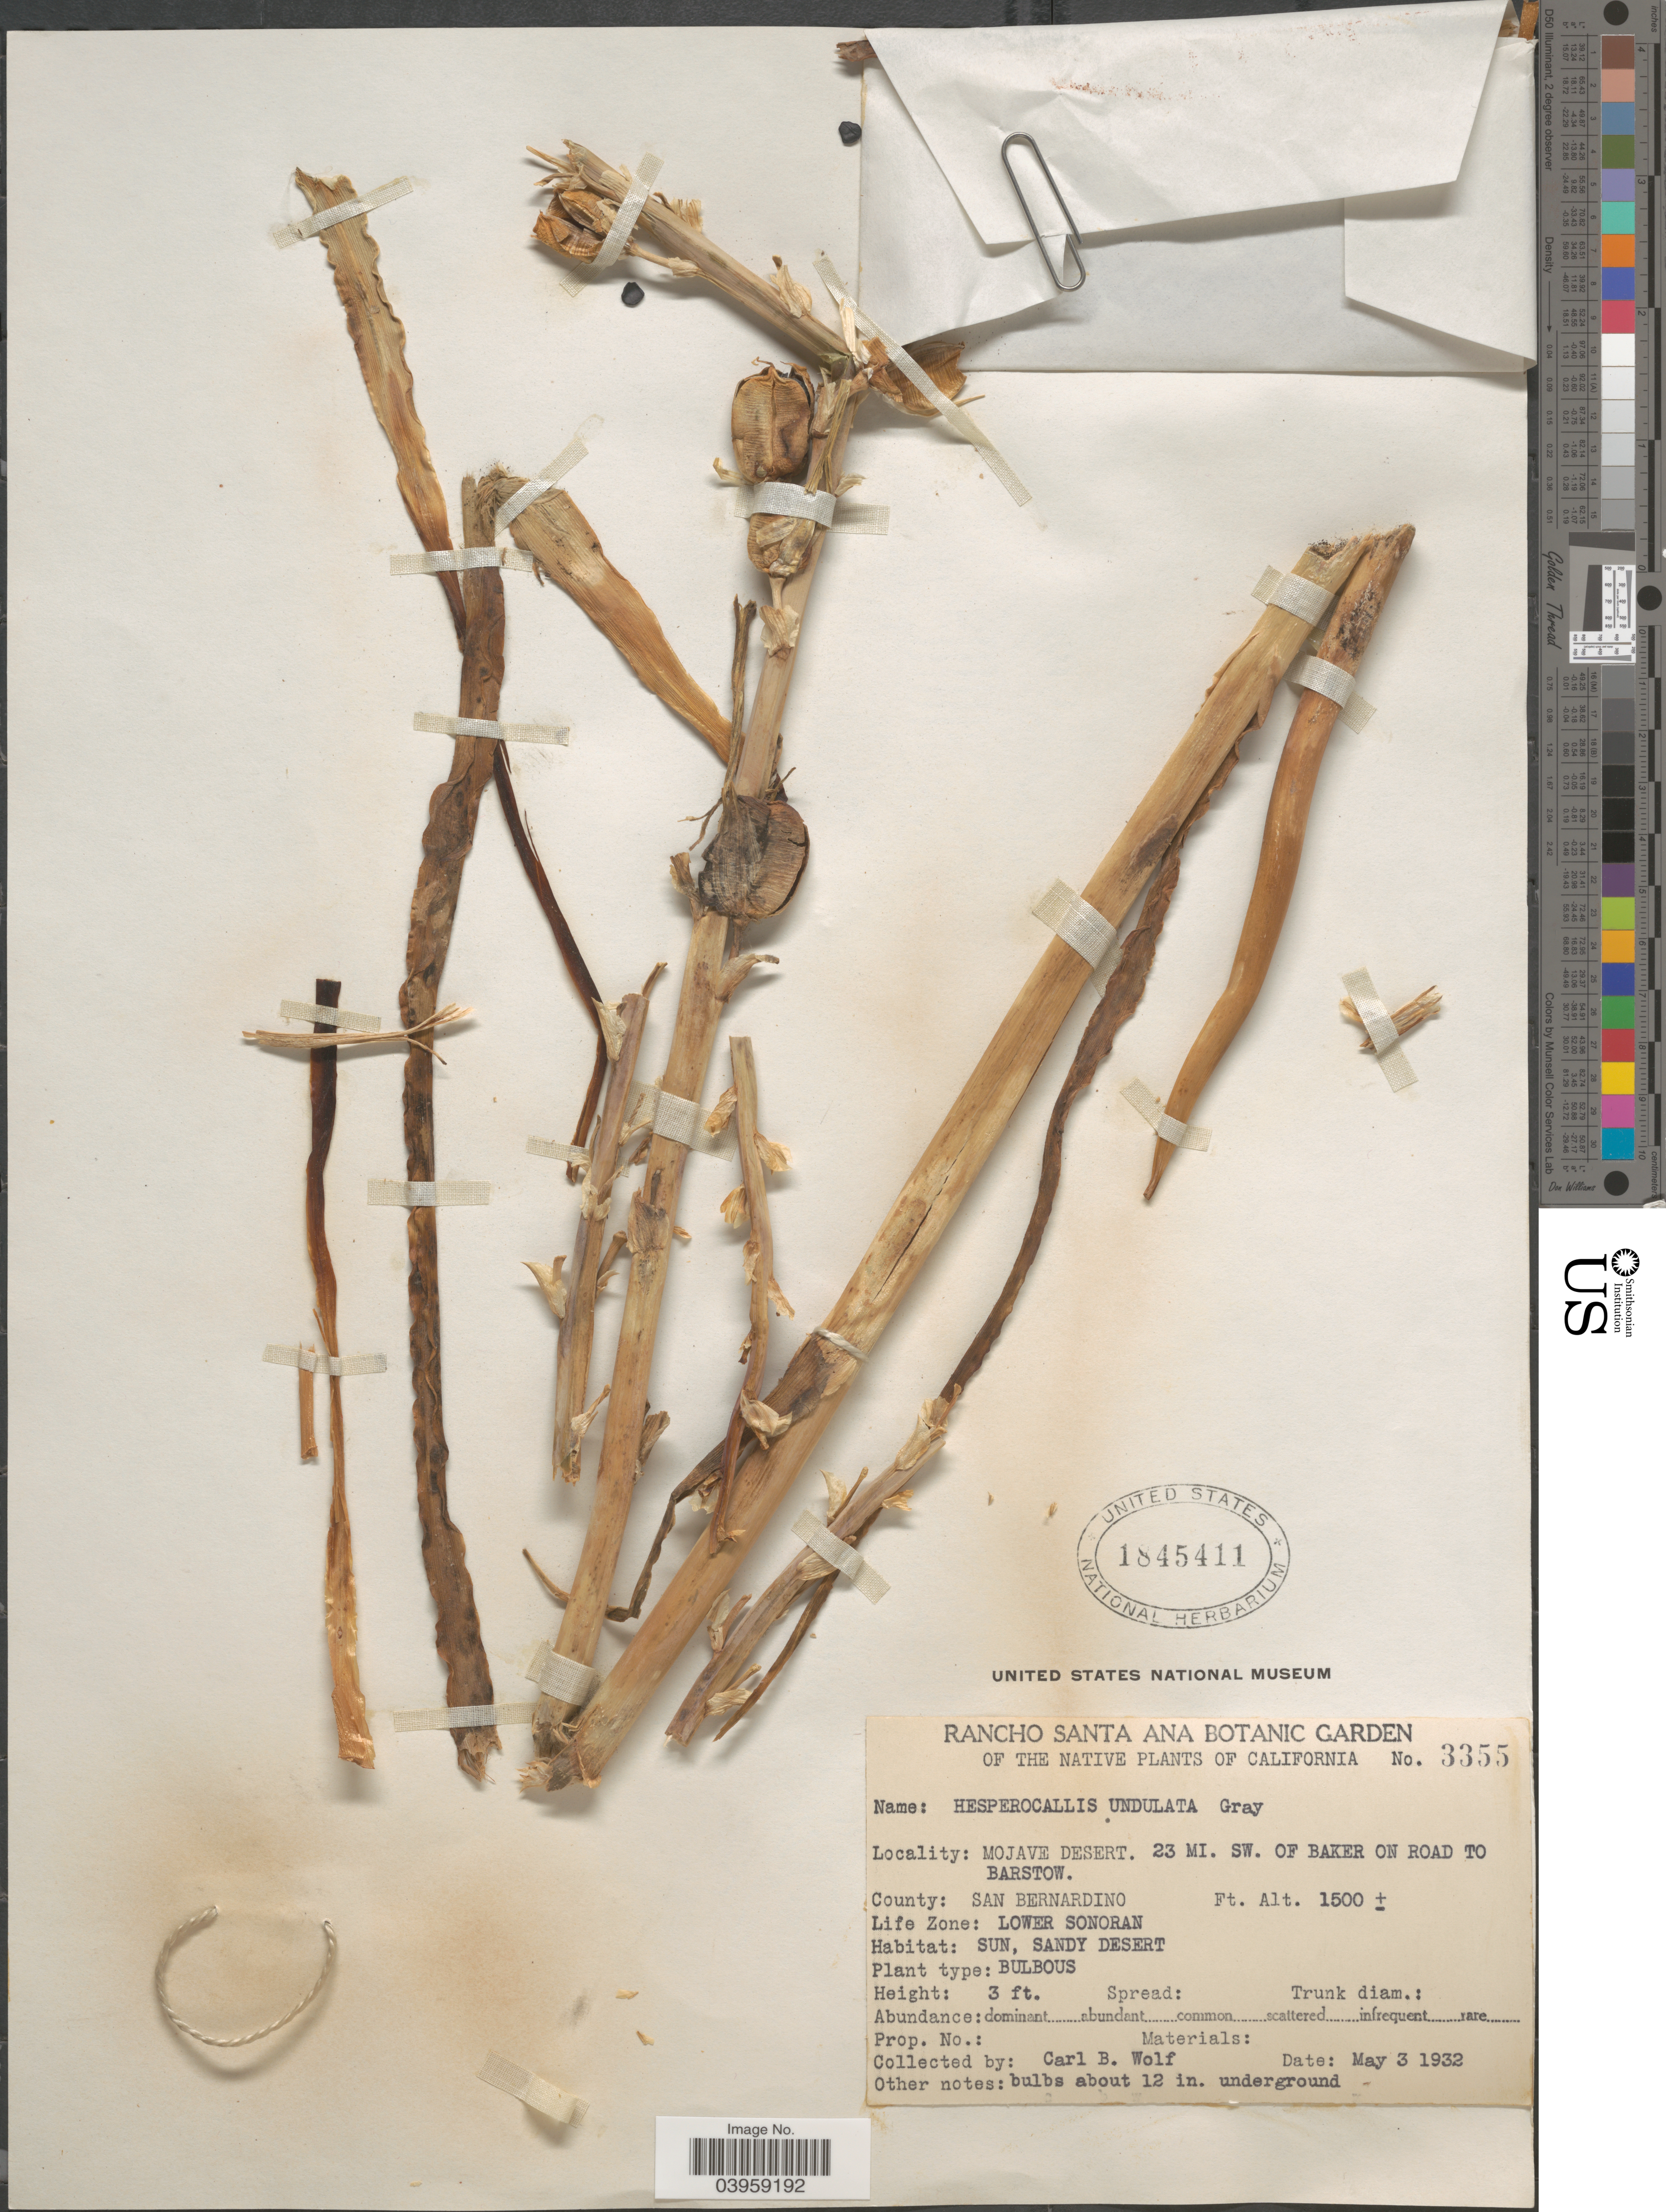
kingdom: Plantae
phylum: Tracheophyta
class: Liliopsida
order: Asparagales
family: Asparagaceae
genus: Hesperocallis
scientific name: Hesperocallis undulata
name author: A. Gray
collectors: C. B. Wolf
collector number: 3355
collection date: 1932-05-03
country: United States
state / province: California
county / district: San Bernardino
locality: Mojave Desert. 23 mi. SW. of Baker on road to Barstow. County: San Bernardino. Life Zone: Lower Sonoran.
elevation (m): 457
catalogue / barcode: US 1845411